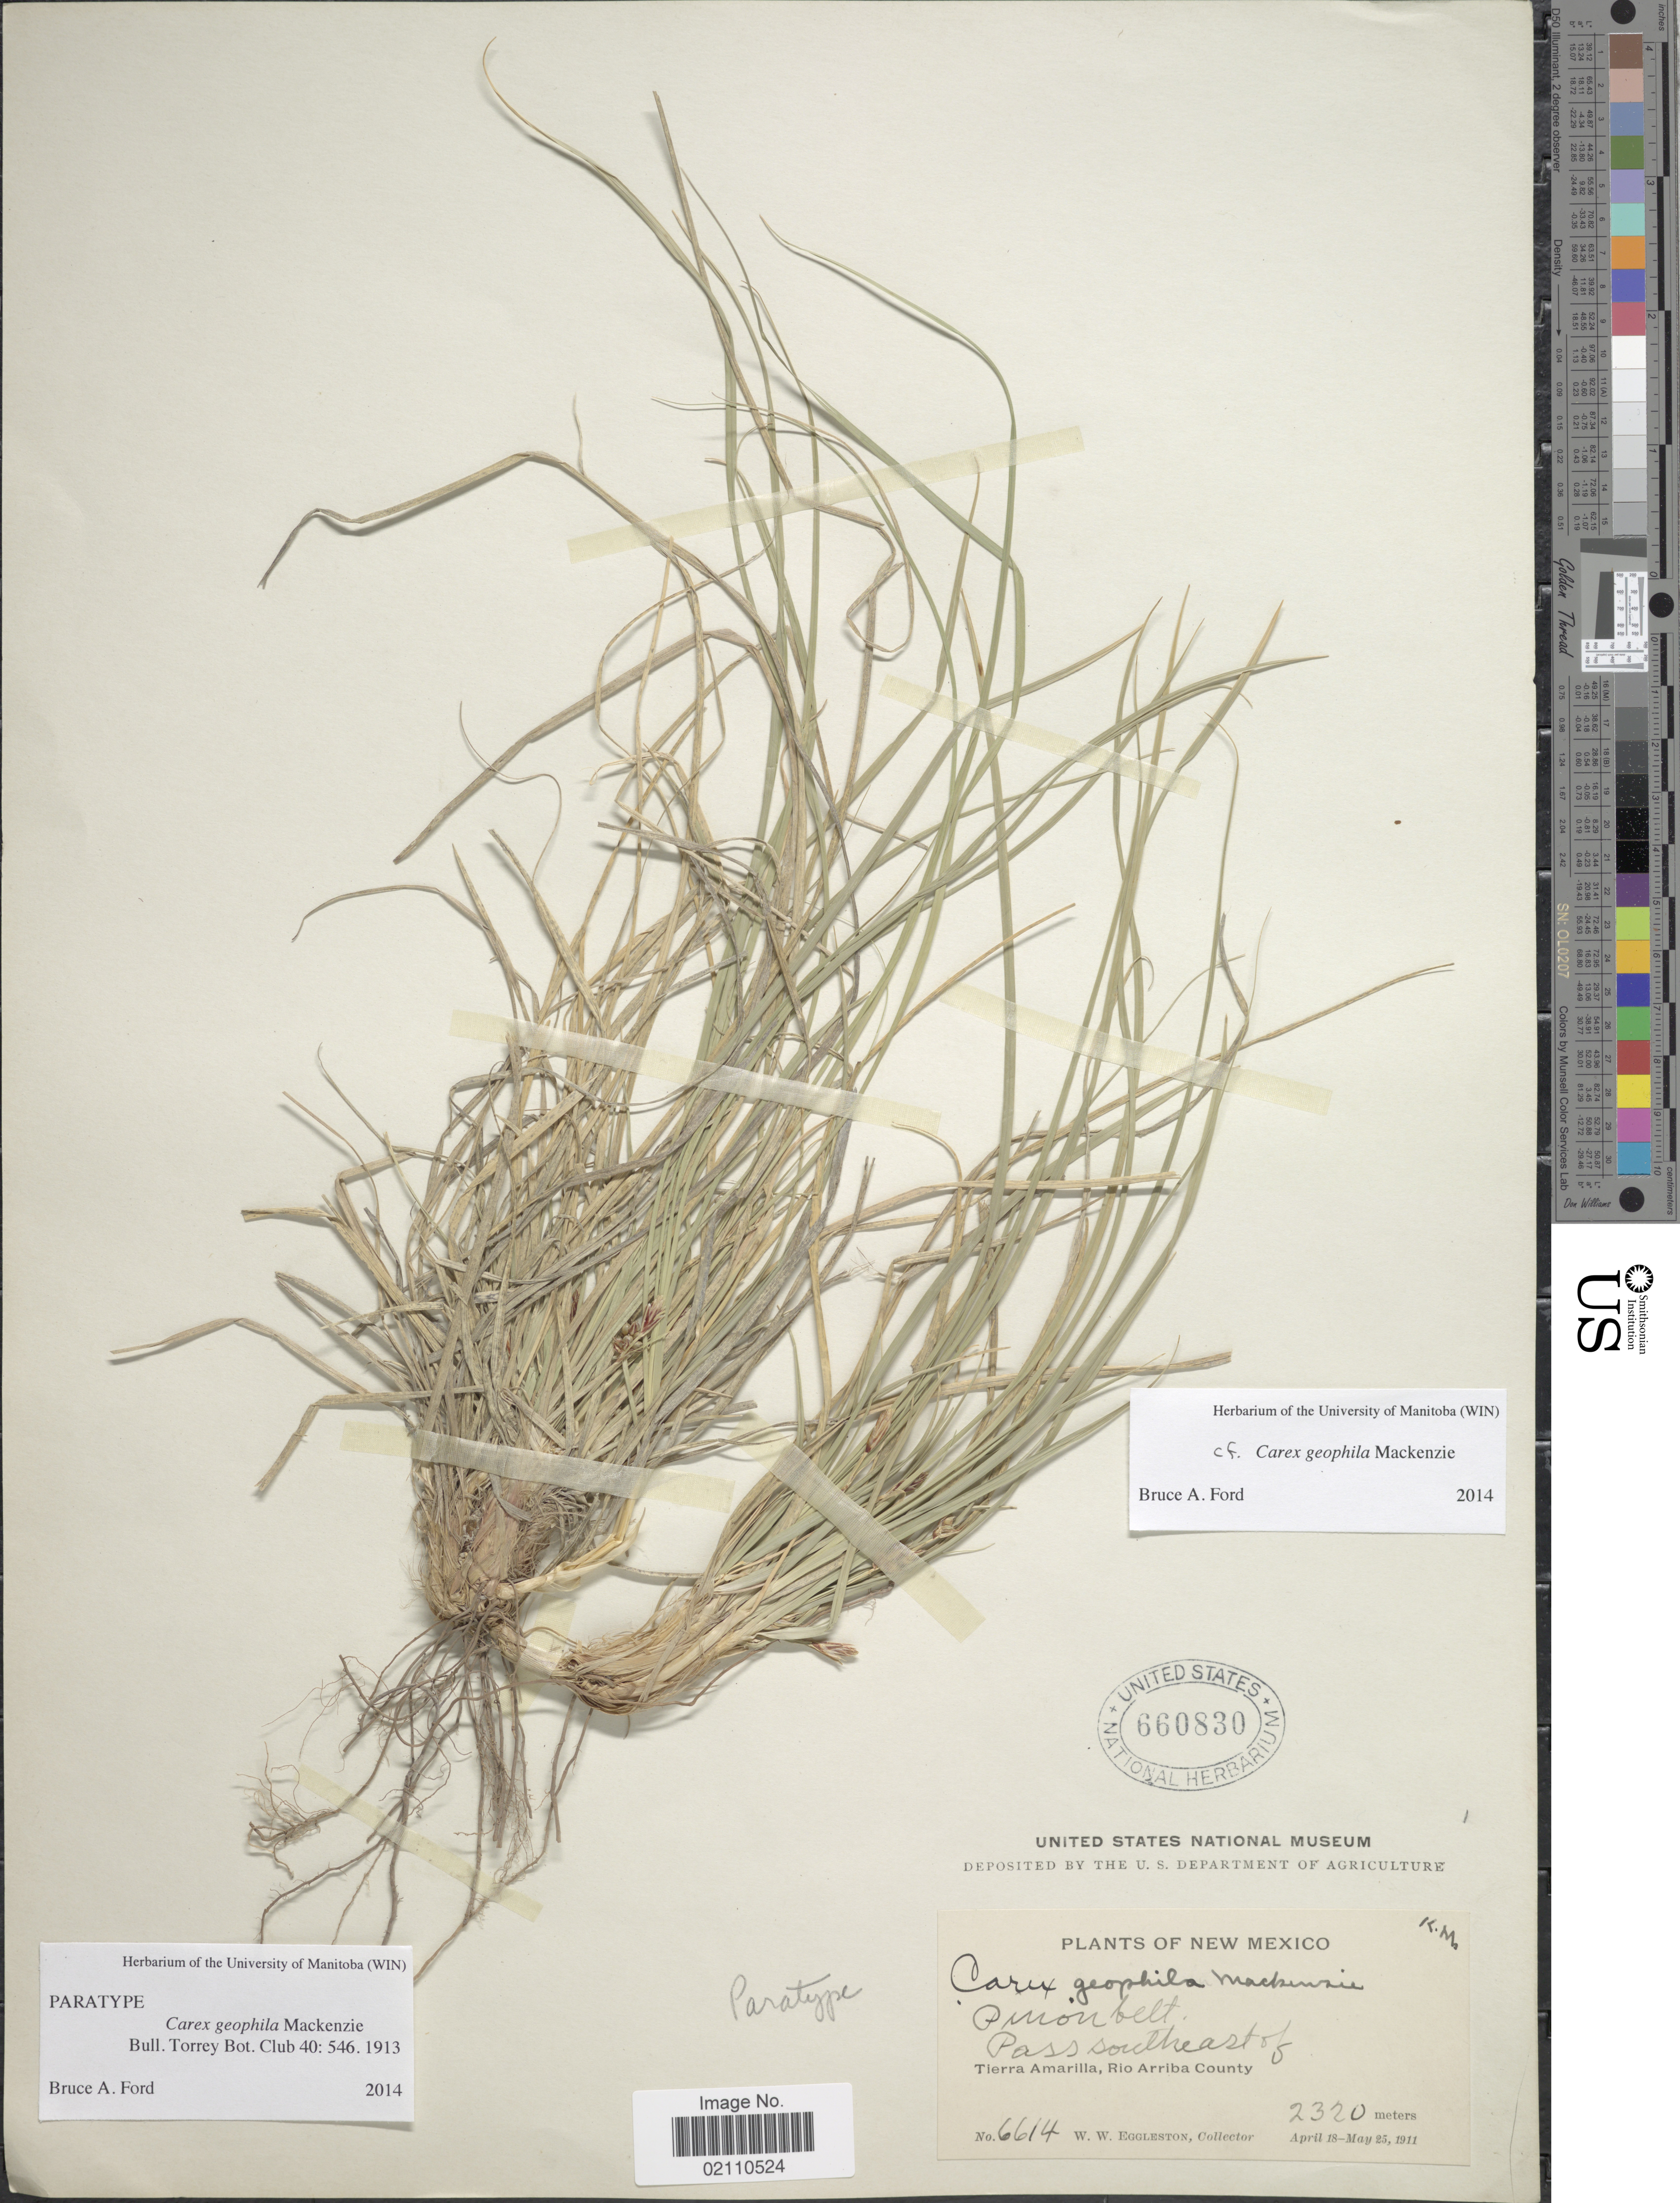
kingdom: Plantae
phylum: Tracheophyta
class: Liliopsida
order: Poales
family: Cyperaceae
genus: Carex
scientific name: Carex geophila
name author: Mack.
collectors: W. W. Eggleston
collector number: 6614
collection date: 1911-04-18/1911-05-25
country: United States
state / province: New Mexico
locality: Pass southeast of Tierra Amarilla, Rio Arriba County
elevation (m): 2320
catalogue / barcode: US 660830